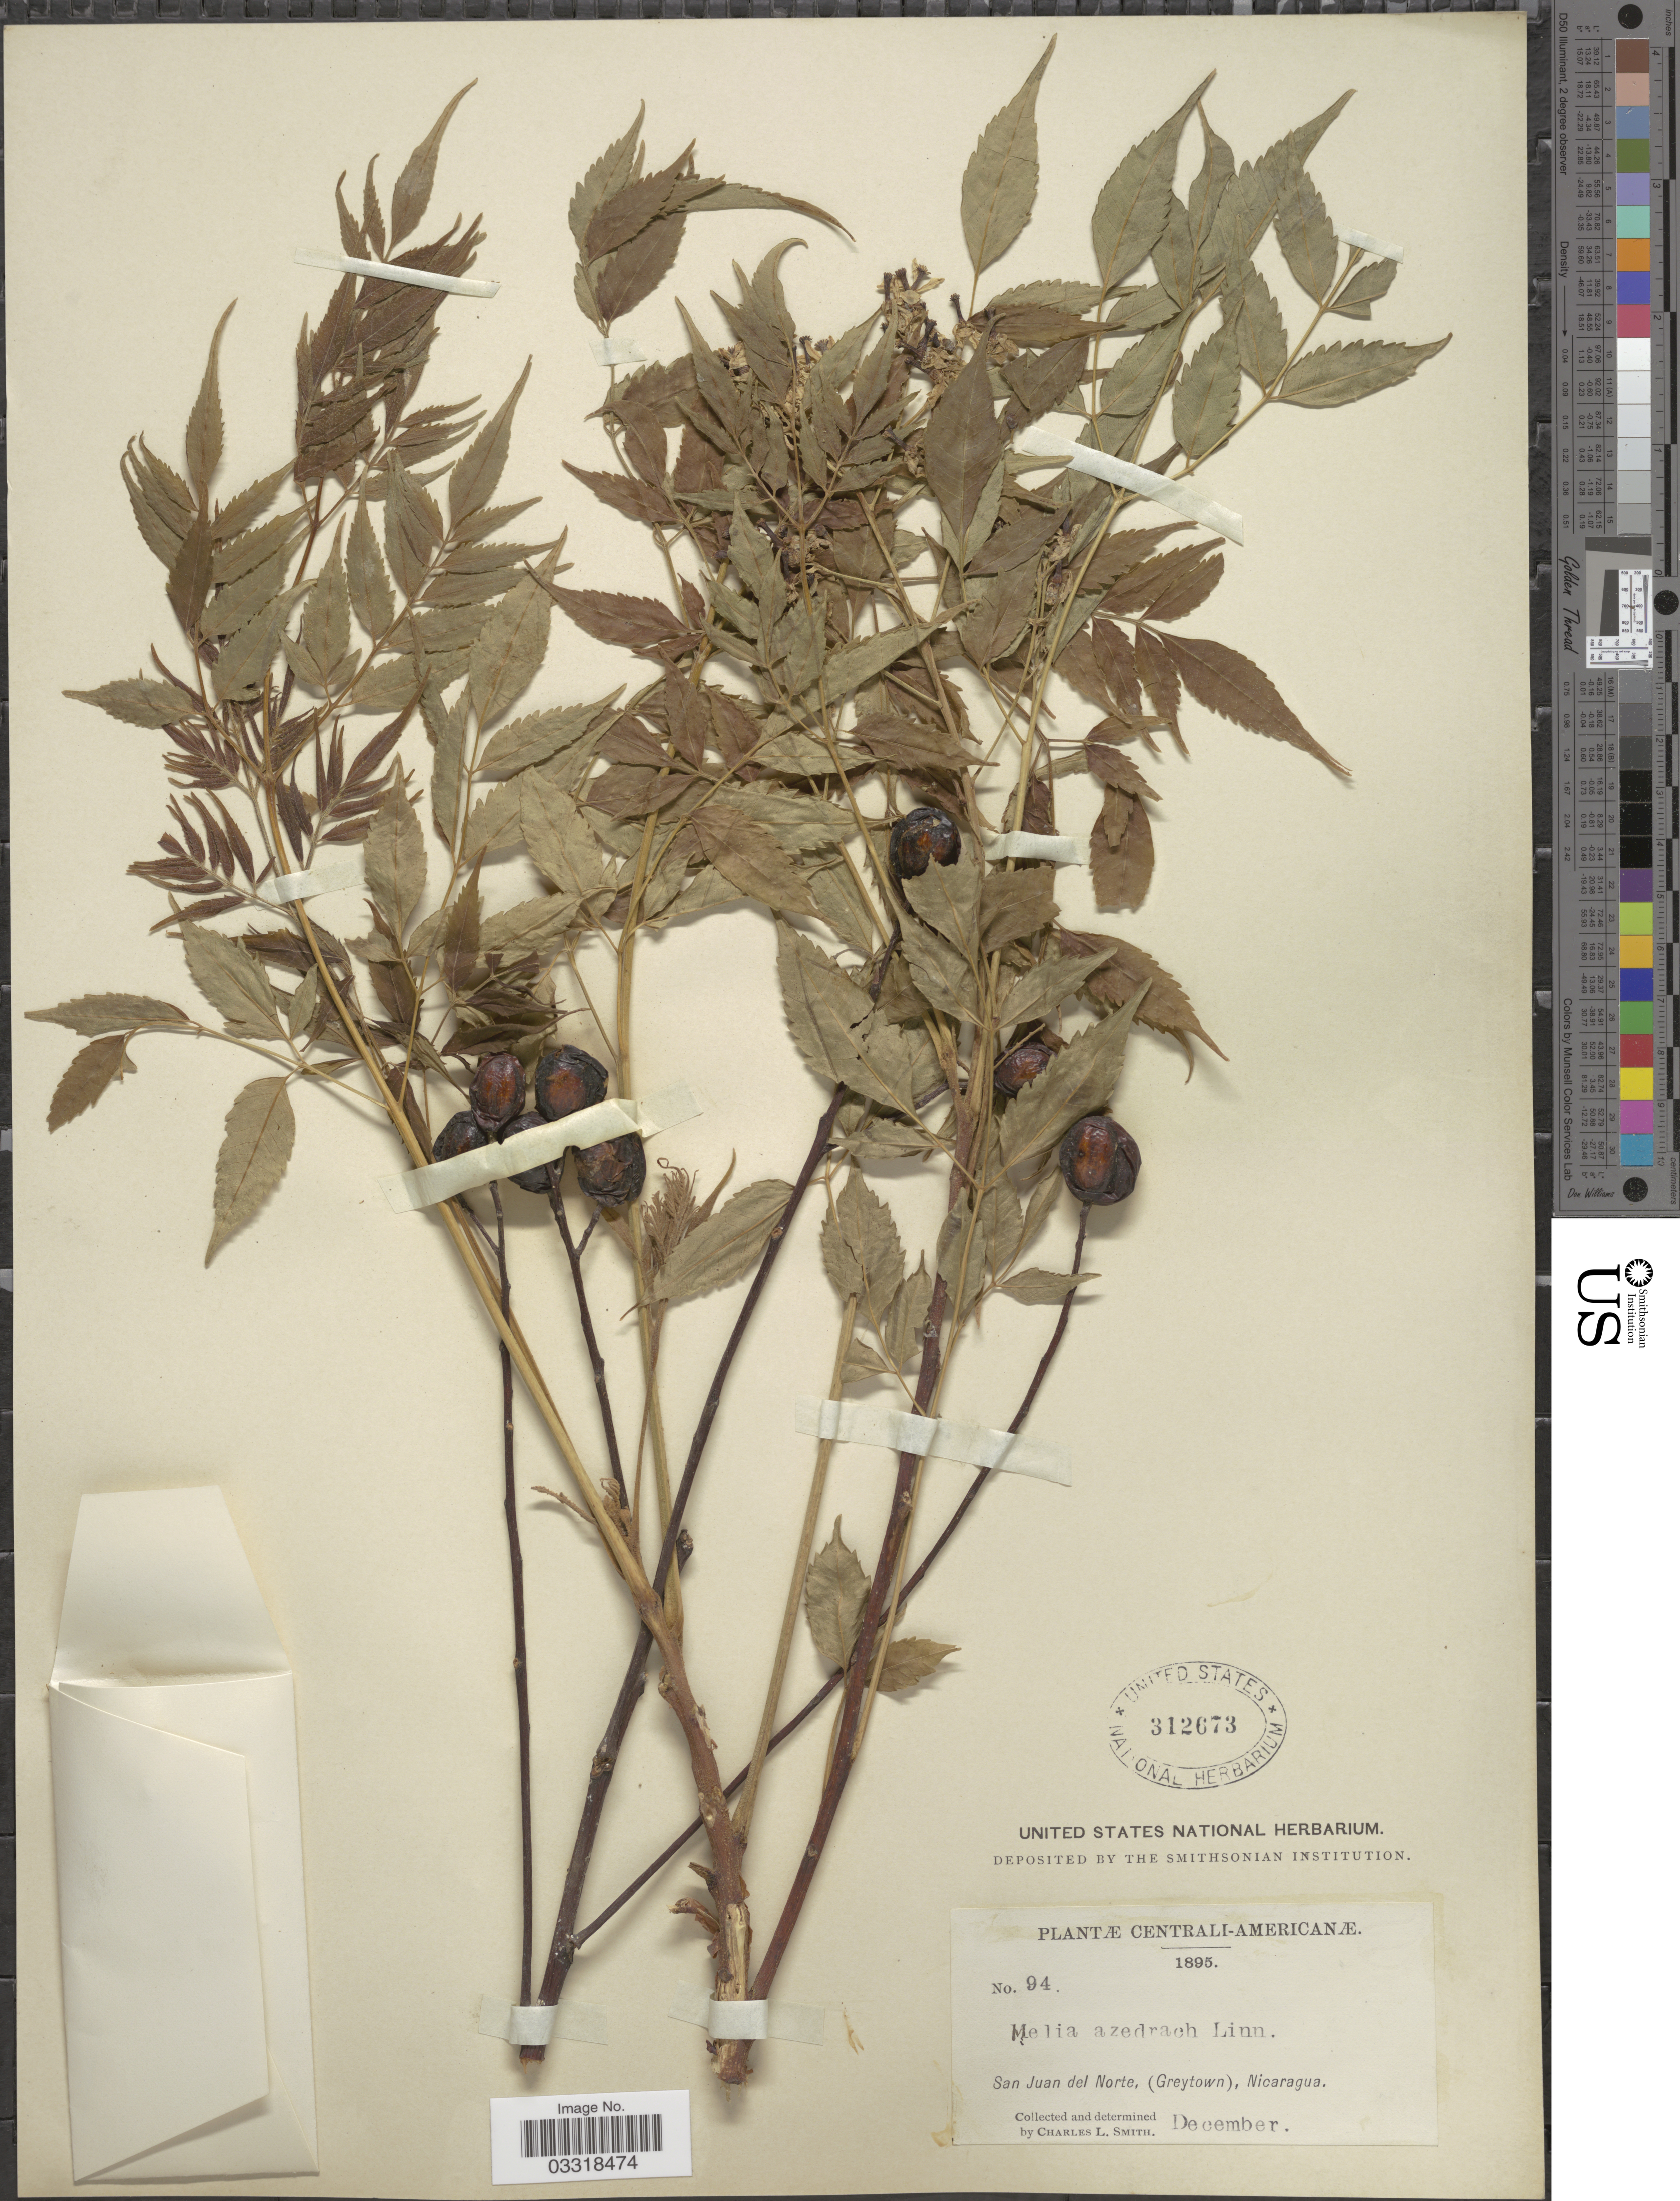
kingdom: Plantae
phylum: Tracheophyta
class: Magnoliopsida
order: Sapindales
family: Meliaceae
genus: Melia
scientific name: Melia azedarach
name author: L.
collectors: C. L. Smith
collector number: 94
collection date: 1895-12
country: Nicaragua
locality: San Juan del Norte, (Greytown).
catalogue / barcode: US 312673